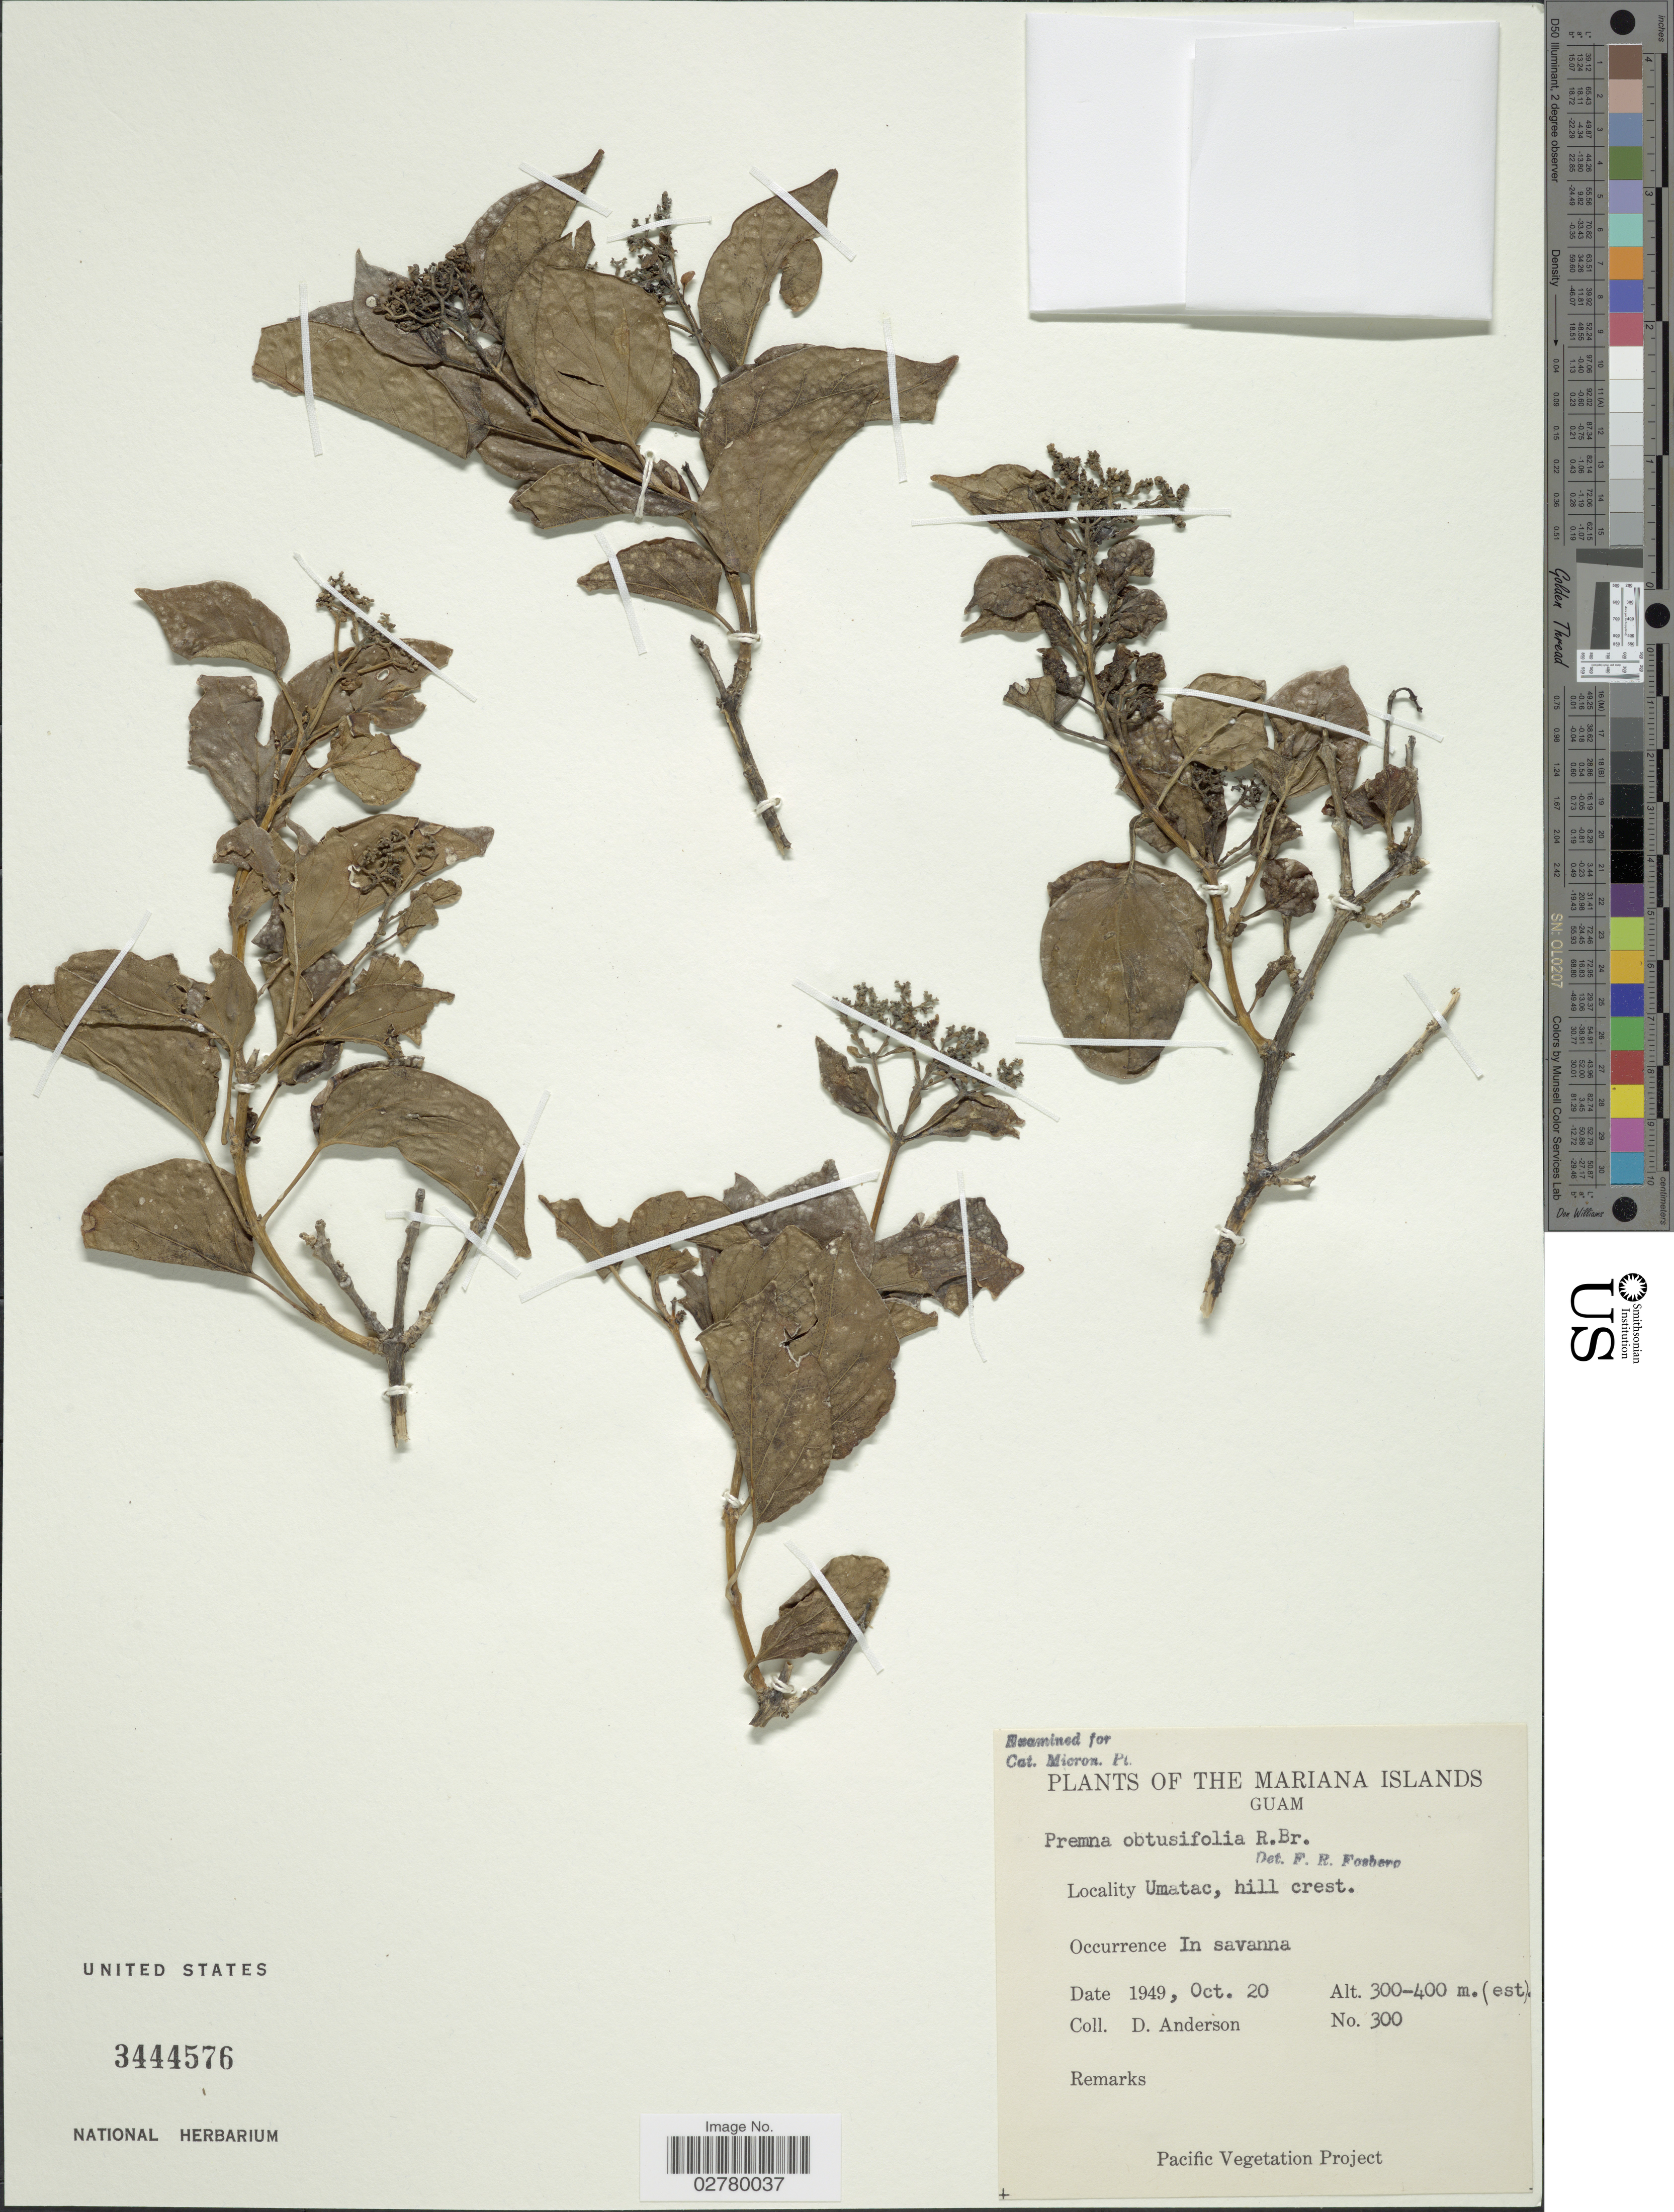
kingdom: Plantae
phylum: Tracheophyta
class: Magnoliopsida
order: Lamiales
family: Lamiaceae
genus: Premna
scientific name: Premna obtusifolia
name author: R. Br.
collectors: D. Anderson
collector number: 300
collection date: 1949-10-20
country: Guam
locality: The Mariana Islands. Umatac, hill crest.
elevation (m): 300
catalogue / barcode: US 3444576